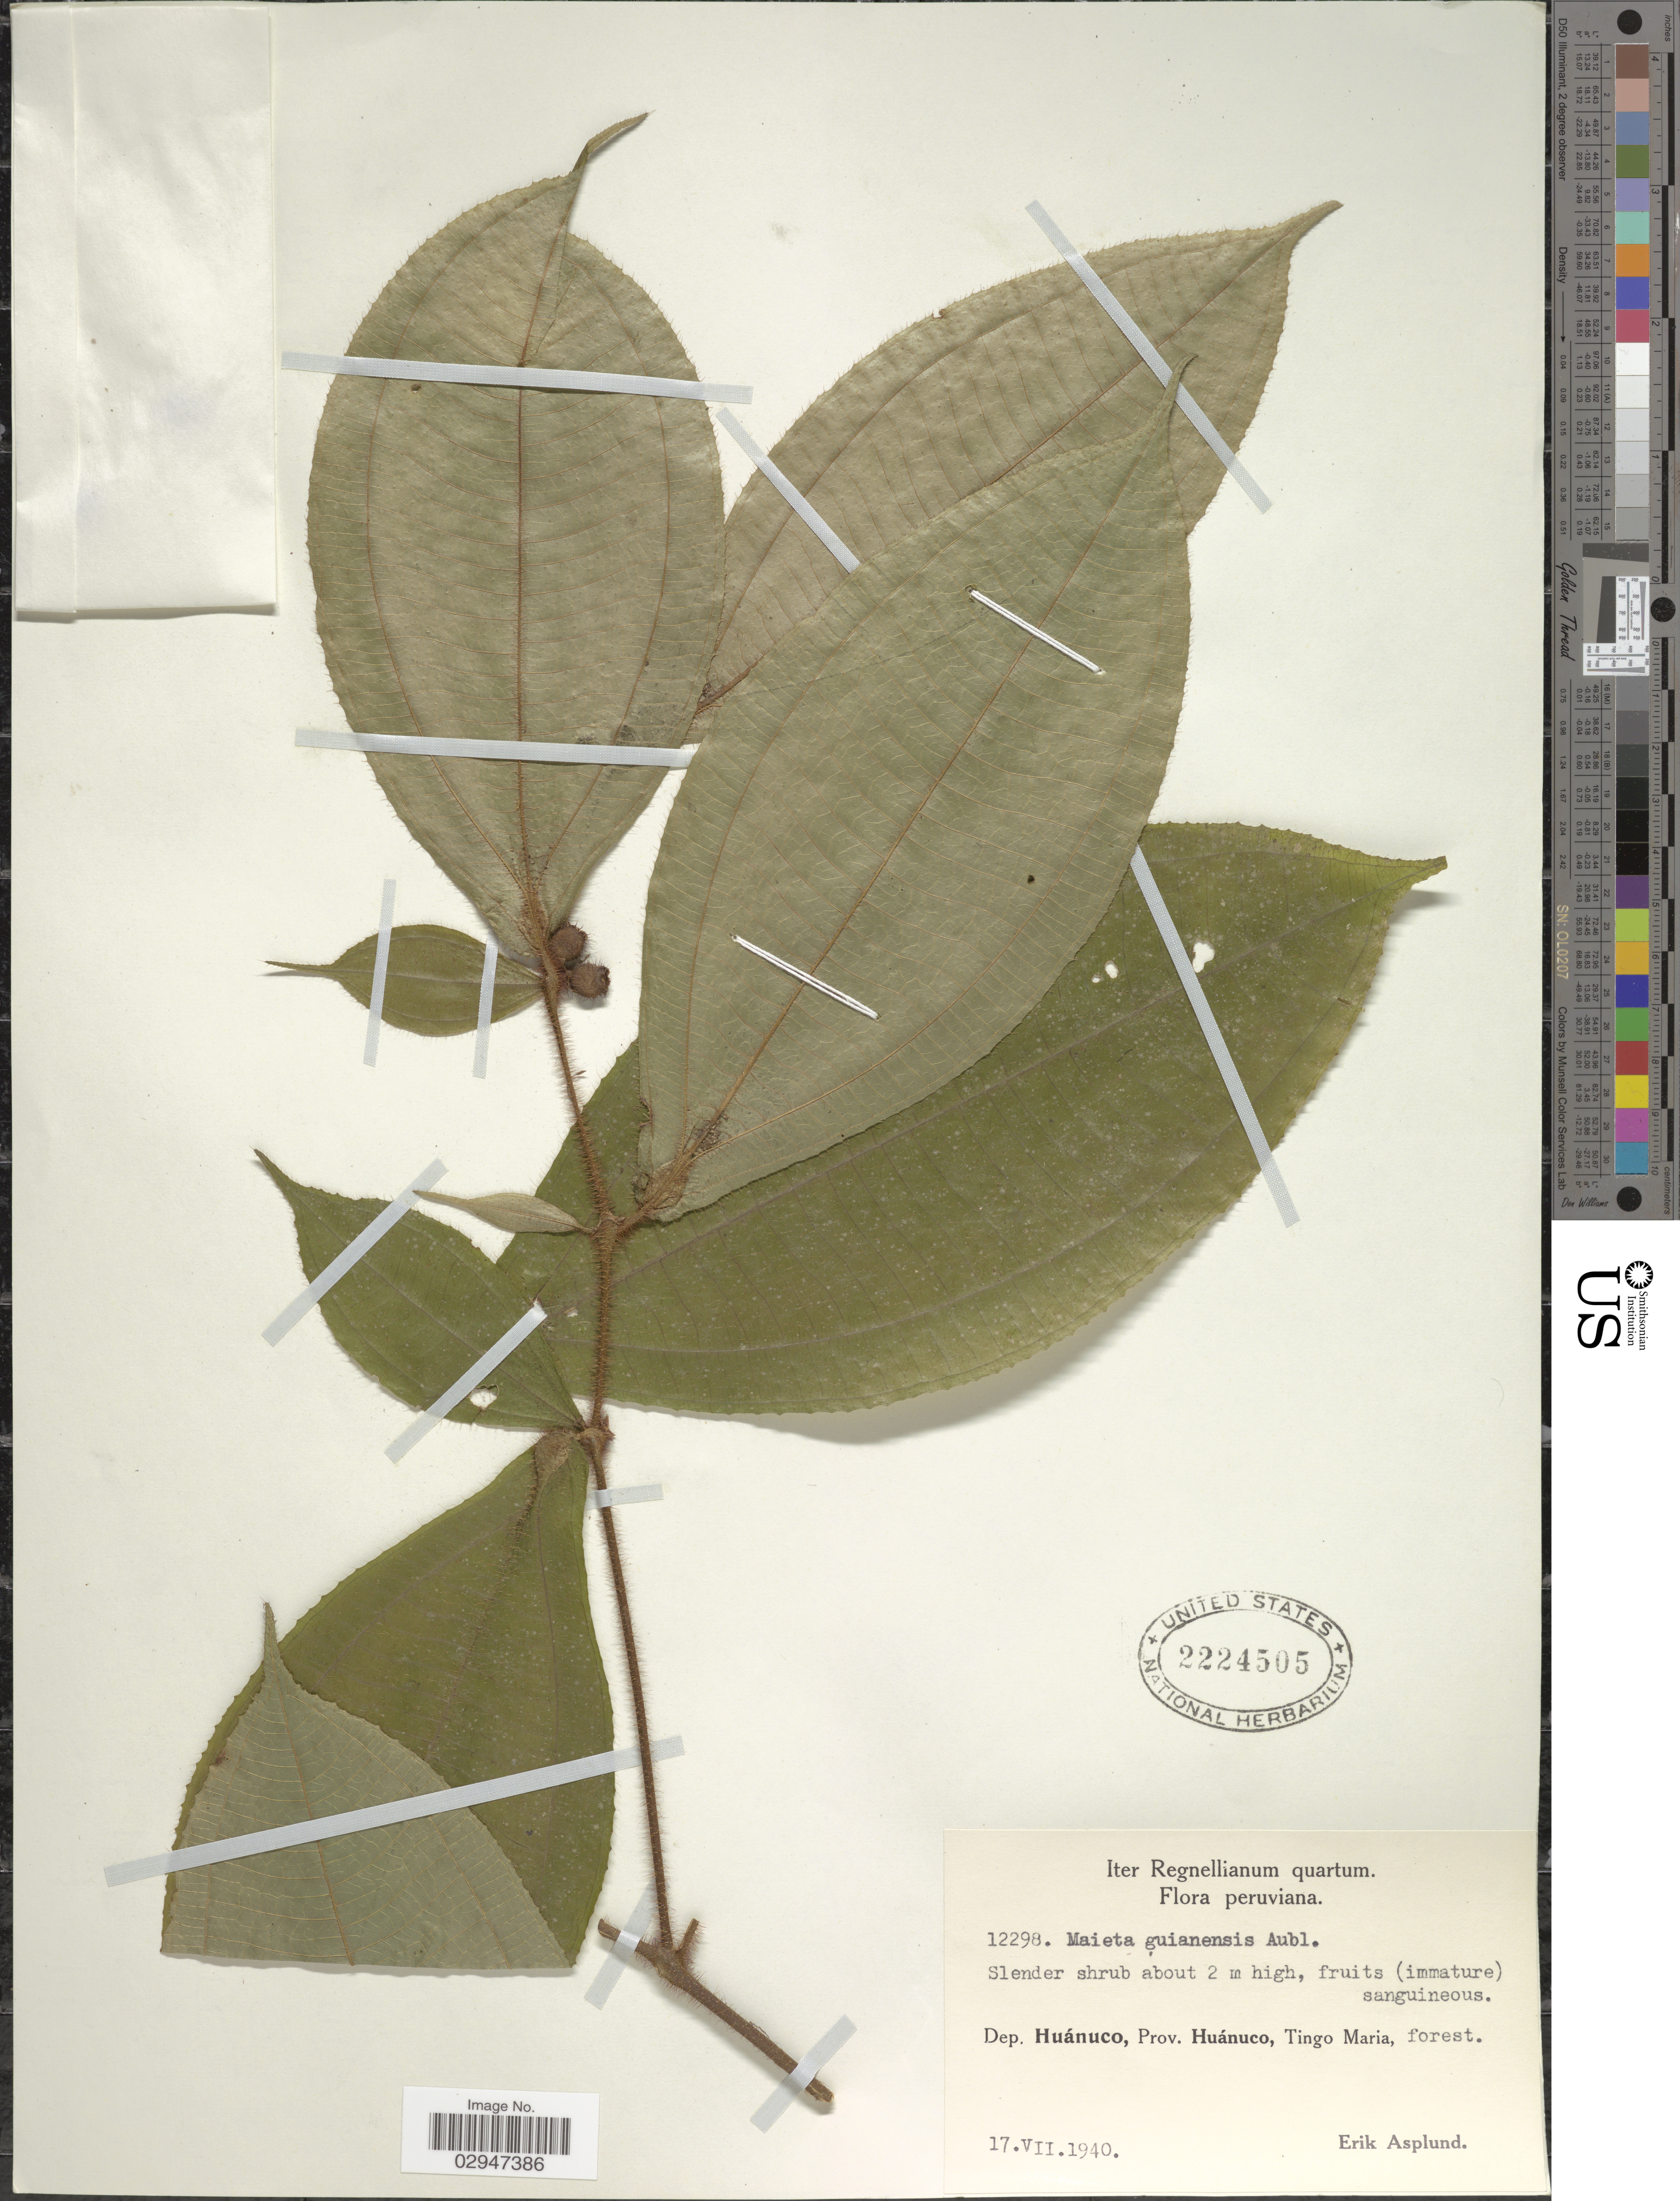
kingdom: Plantae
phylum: Tracheophyta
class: Magnoliopsida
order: Myrtales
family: Melastomataceae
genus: Maieta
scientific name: Maieta guianensis var. guianensis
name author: Aubl.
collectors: E. Asplund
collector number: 12298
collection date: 1940-07-17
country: Peru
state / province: Huánuco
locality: Dep. Huánuco, prov. Huánuco, Tingo Maria.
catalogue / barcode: US 2224505